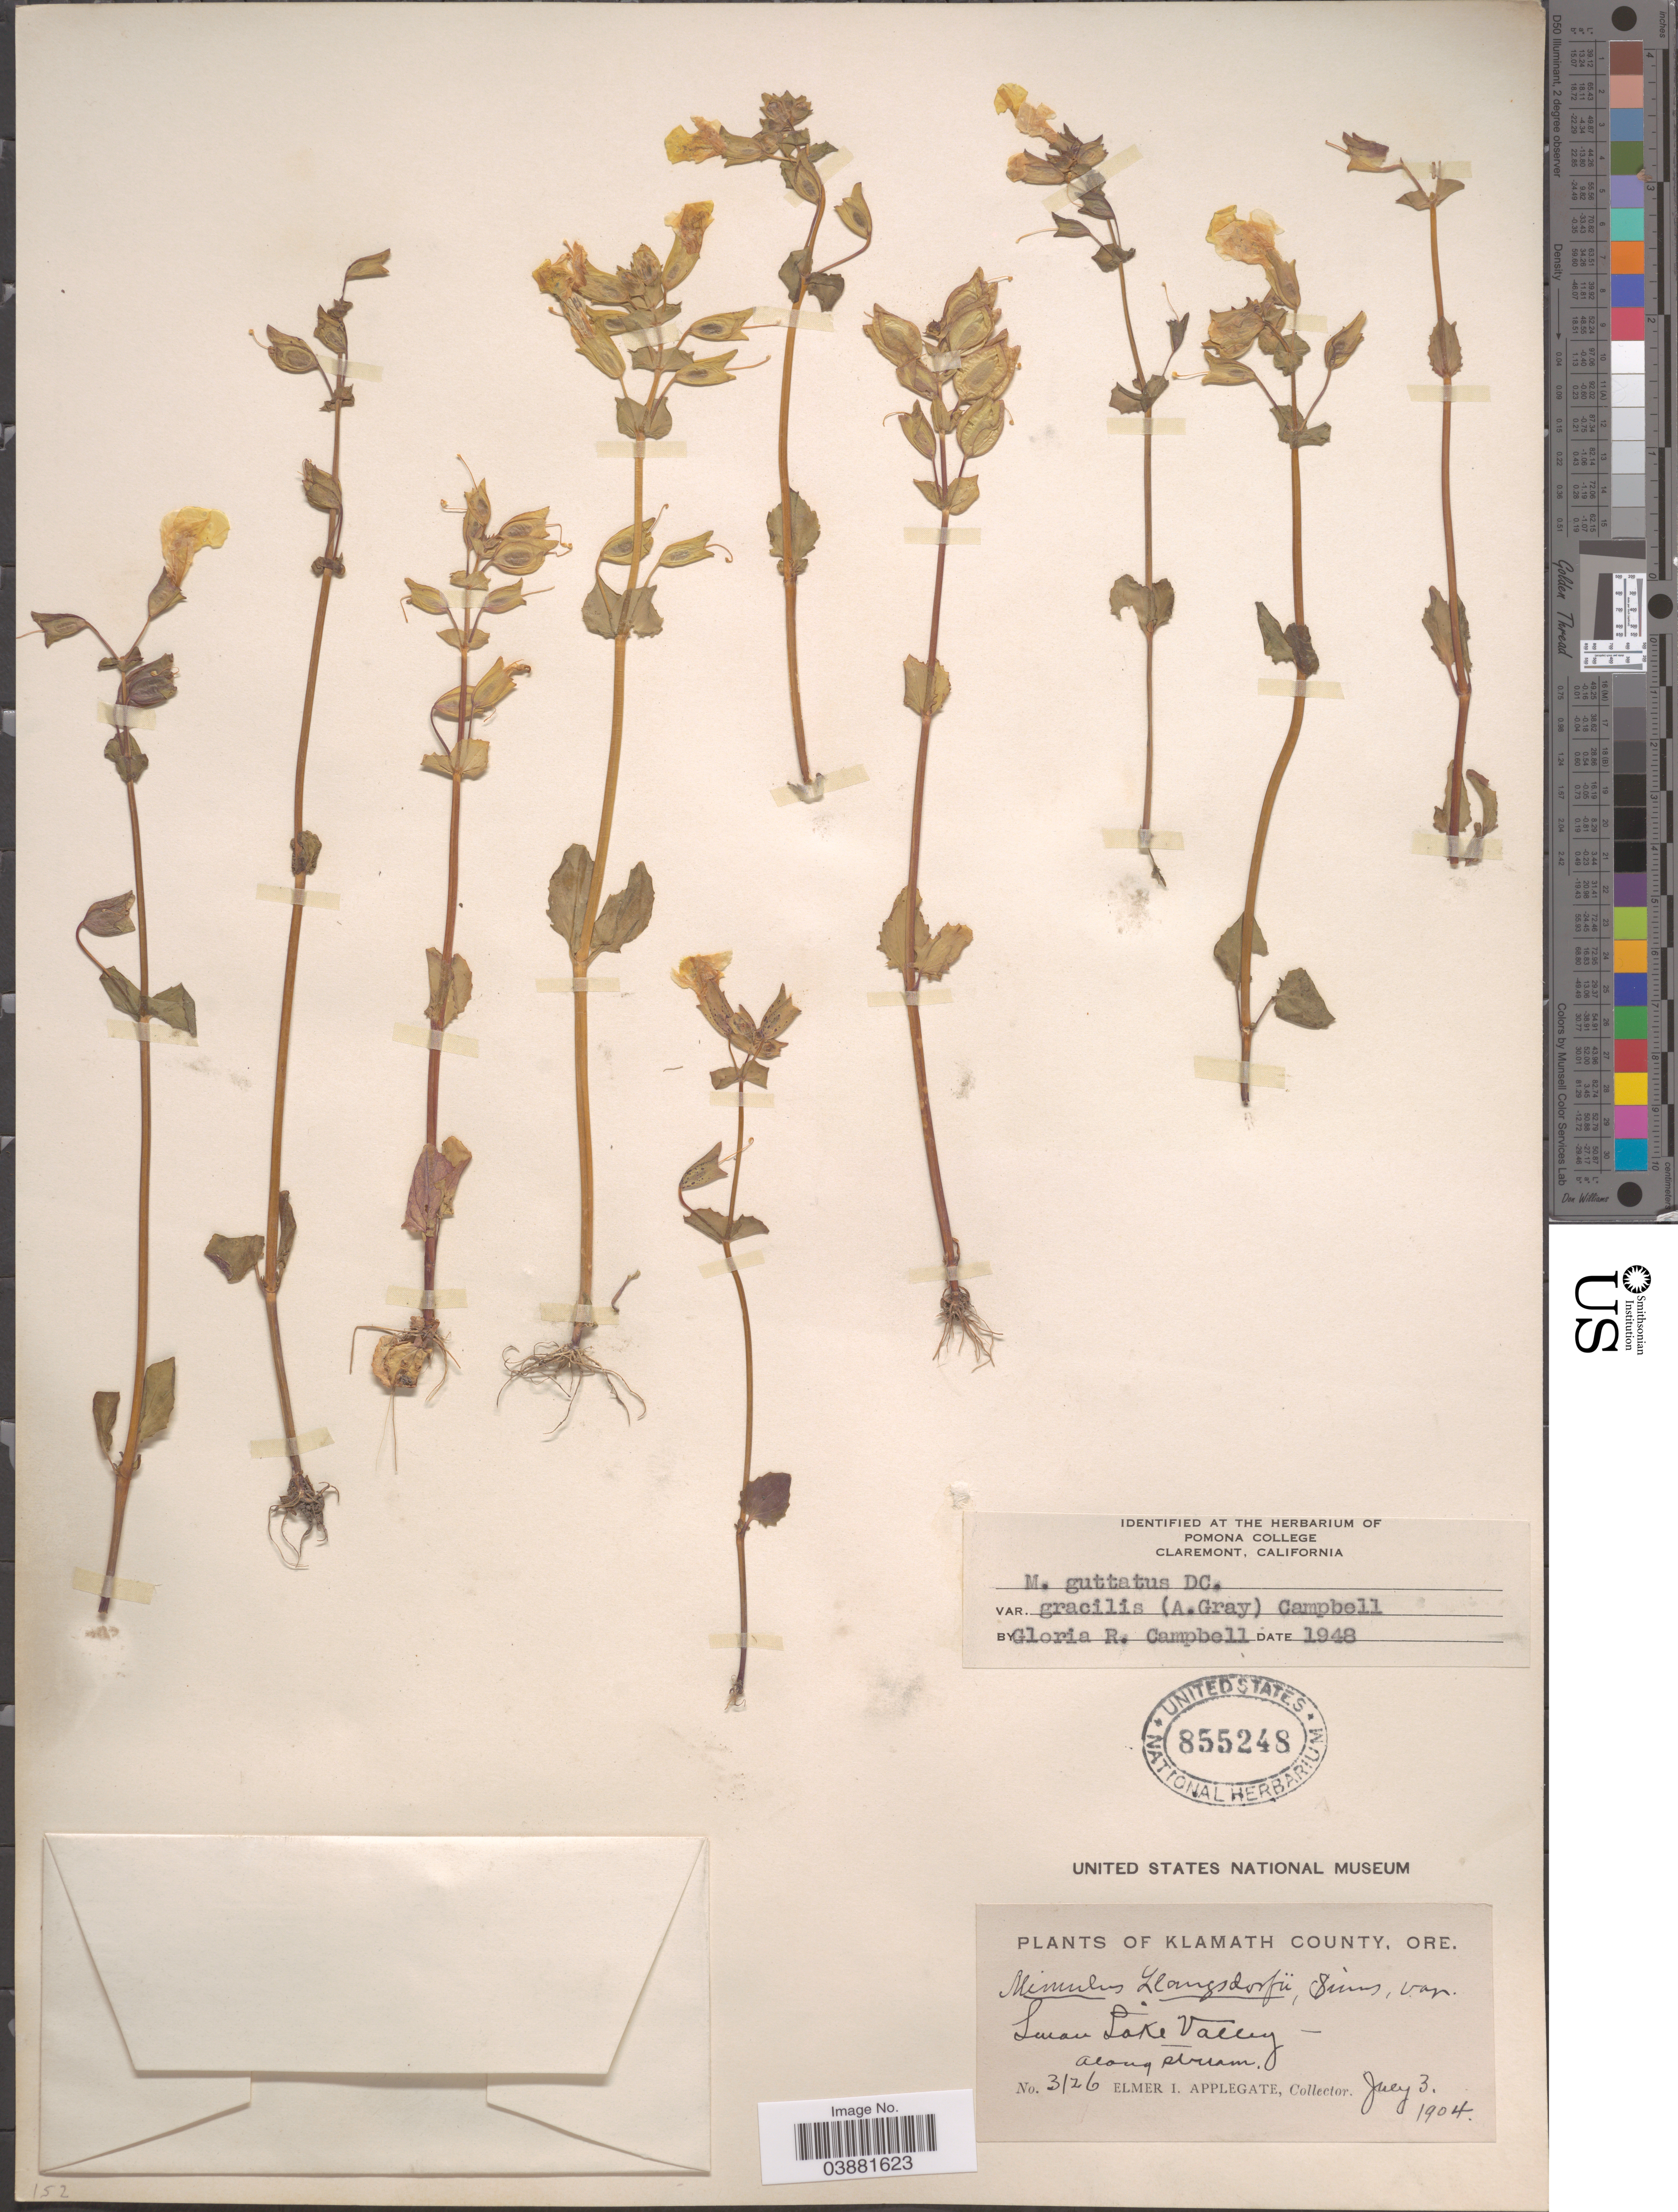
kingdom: Plantae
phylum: Tracheophyta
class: Magnoliopsida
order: Lamiales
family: Phrymaceae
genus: Mimulus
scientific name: Mimulus guttatus var. gracilis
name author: (A. Gray) G.R. Campb.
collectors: E. I. Applegate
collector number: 3126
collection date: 1904-07-03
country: United States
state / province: Oregon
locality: Klamath County. Swan Lake Valley.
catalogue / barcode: US 855248